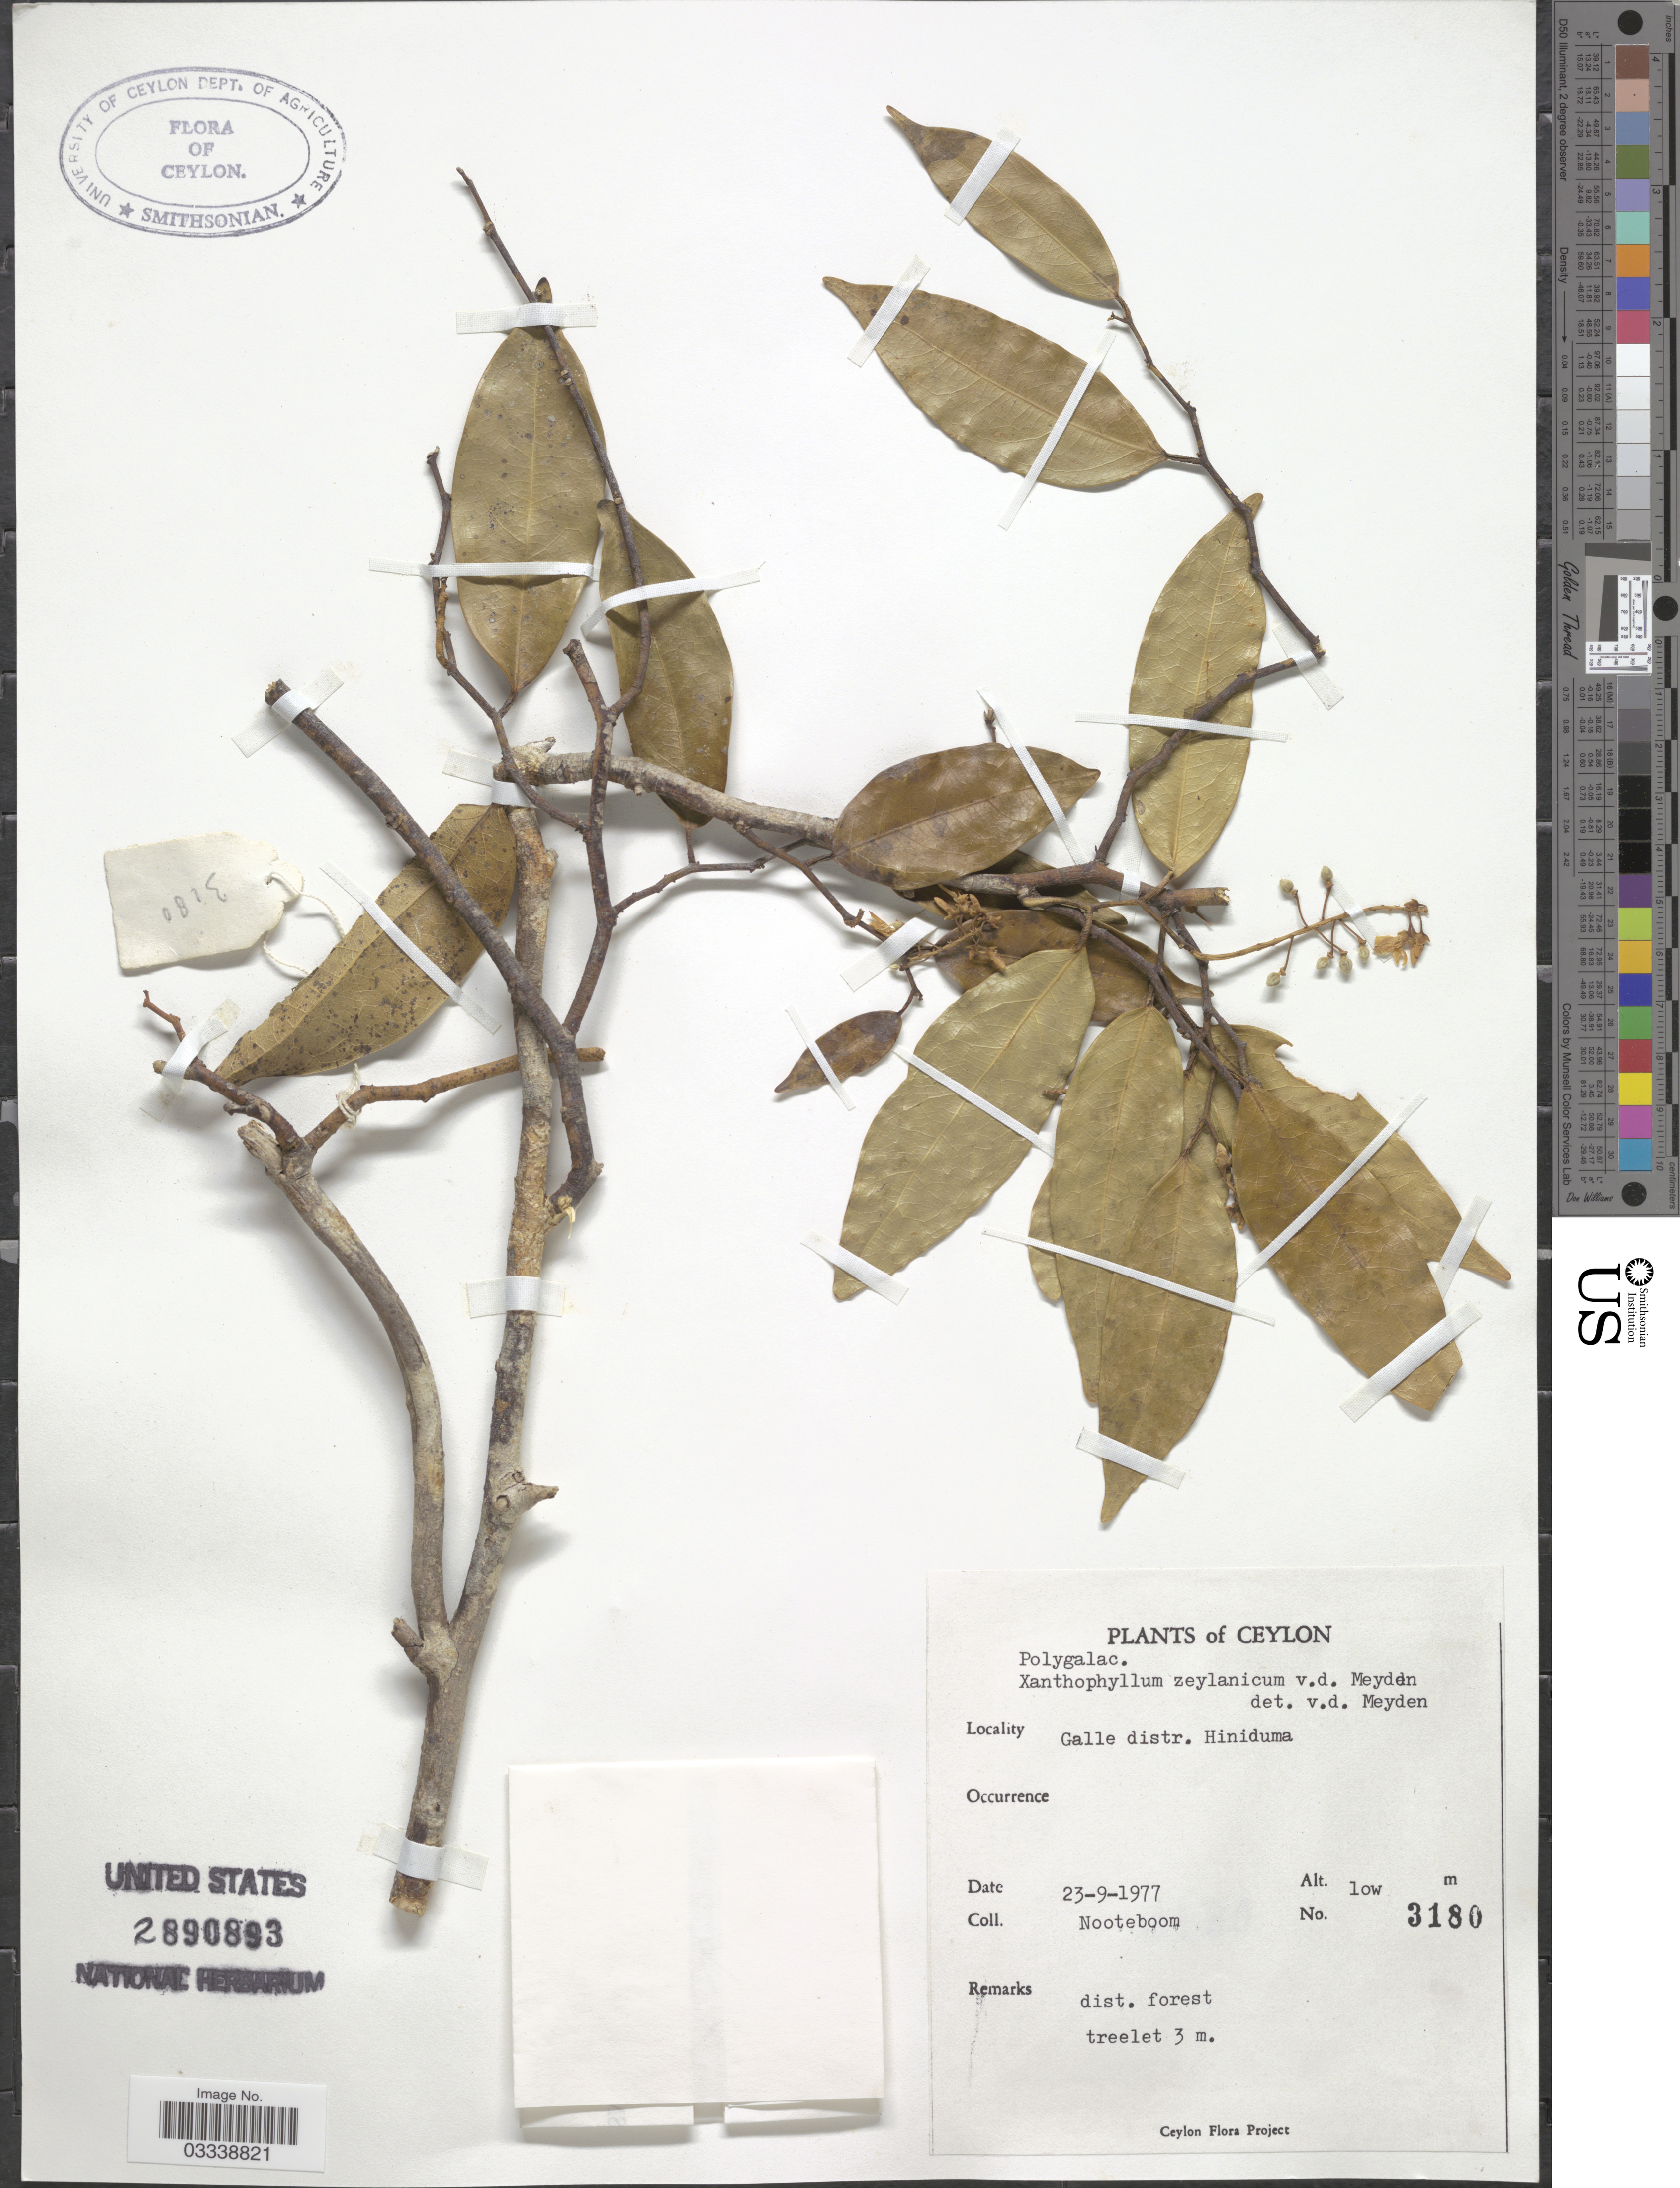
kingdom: Plantae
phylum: Tracheophyta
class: Magnoliopsida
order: Fabales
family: Polygalaceae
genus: Xanthophyllum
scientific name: Xanthophyllum zeylanicum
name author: Meijden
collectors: Nooteboom, --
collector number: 3180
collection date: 1977-09-23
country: Sri Lanka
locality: Ceylon. Galle distr. Hiniduma.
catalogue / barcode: US 2890893